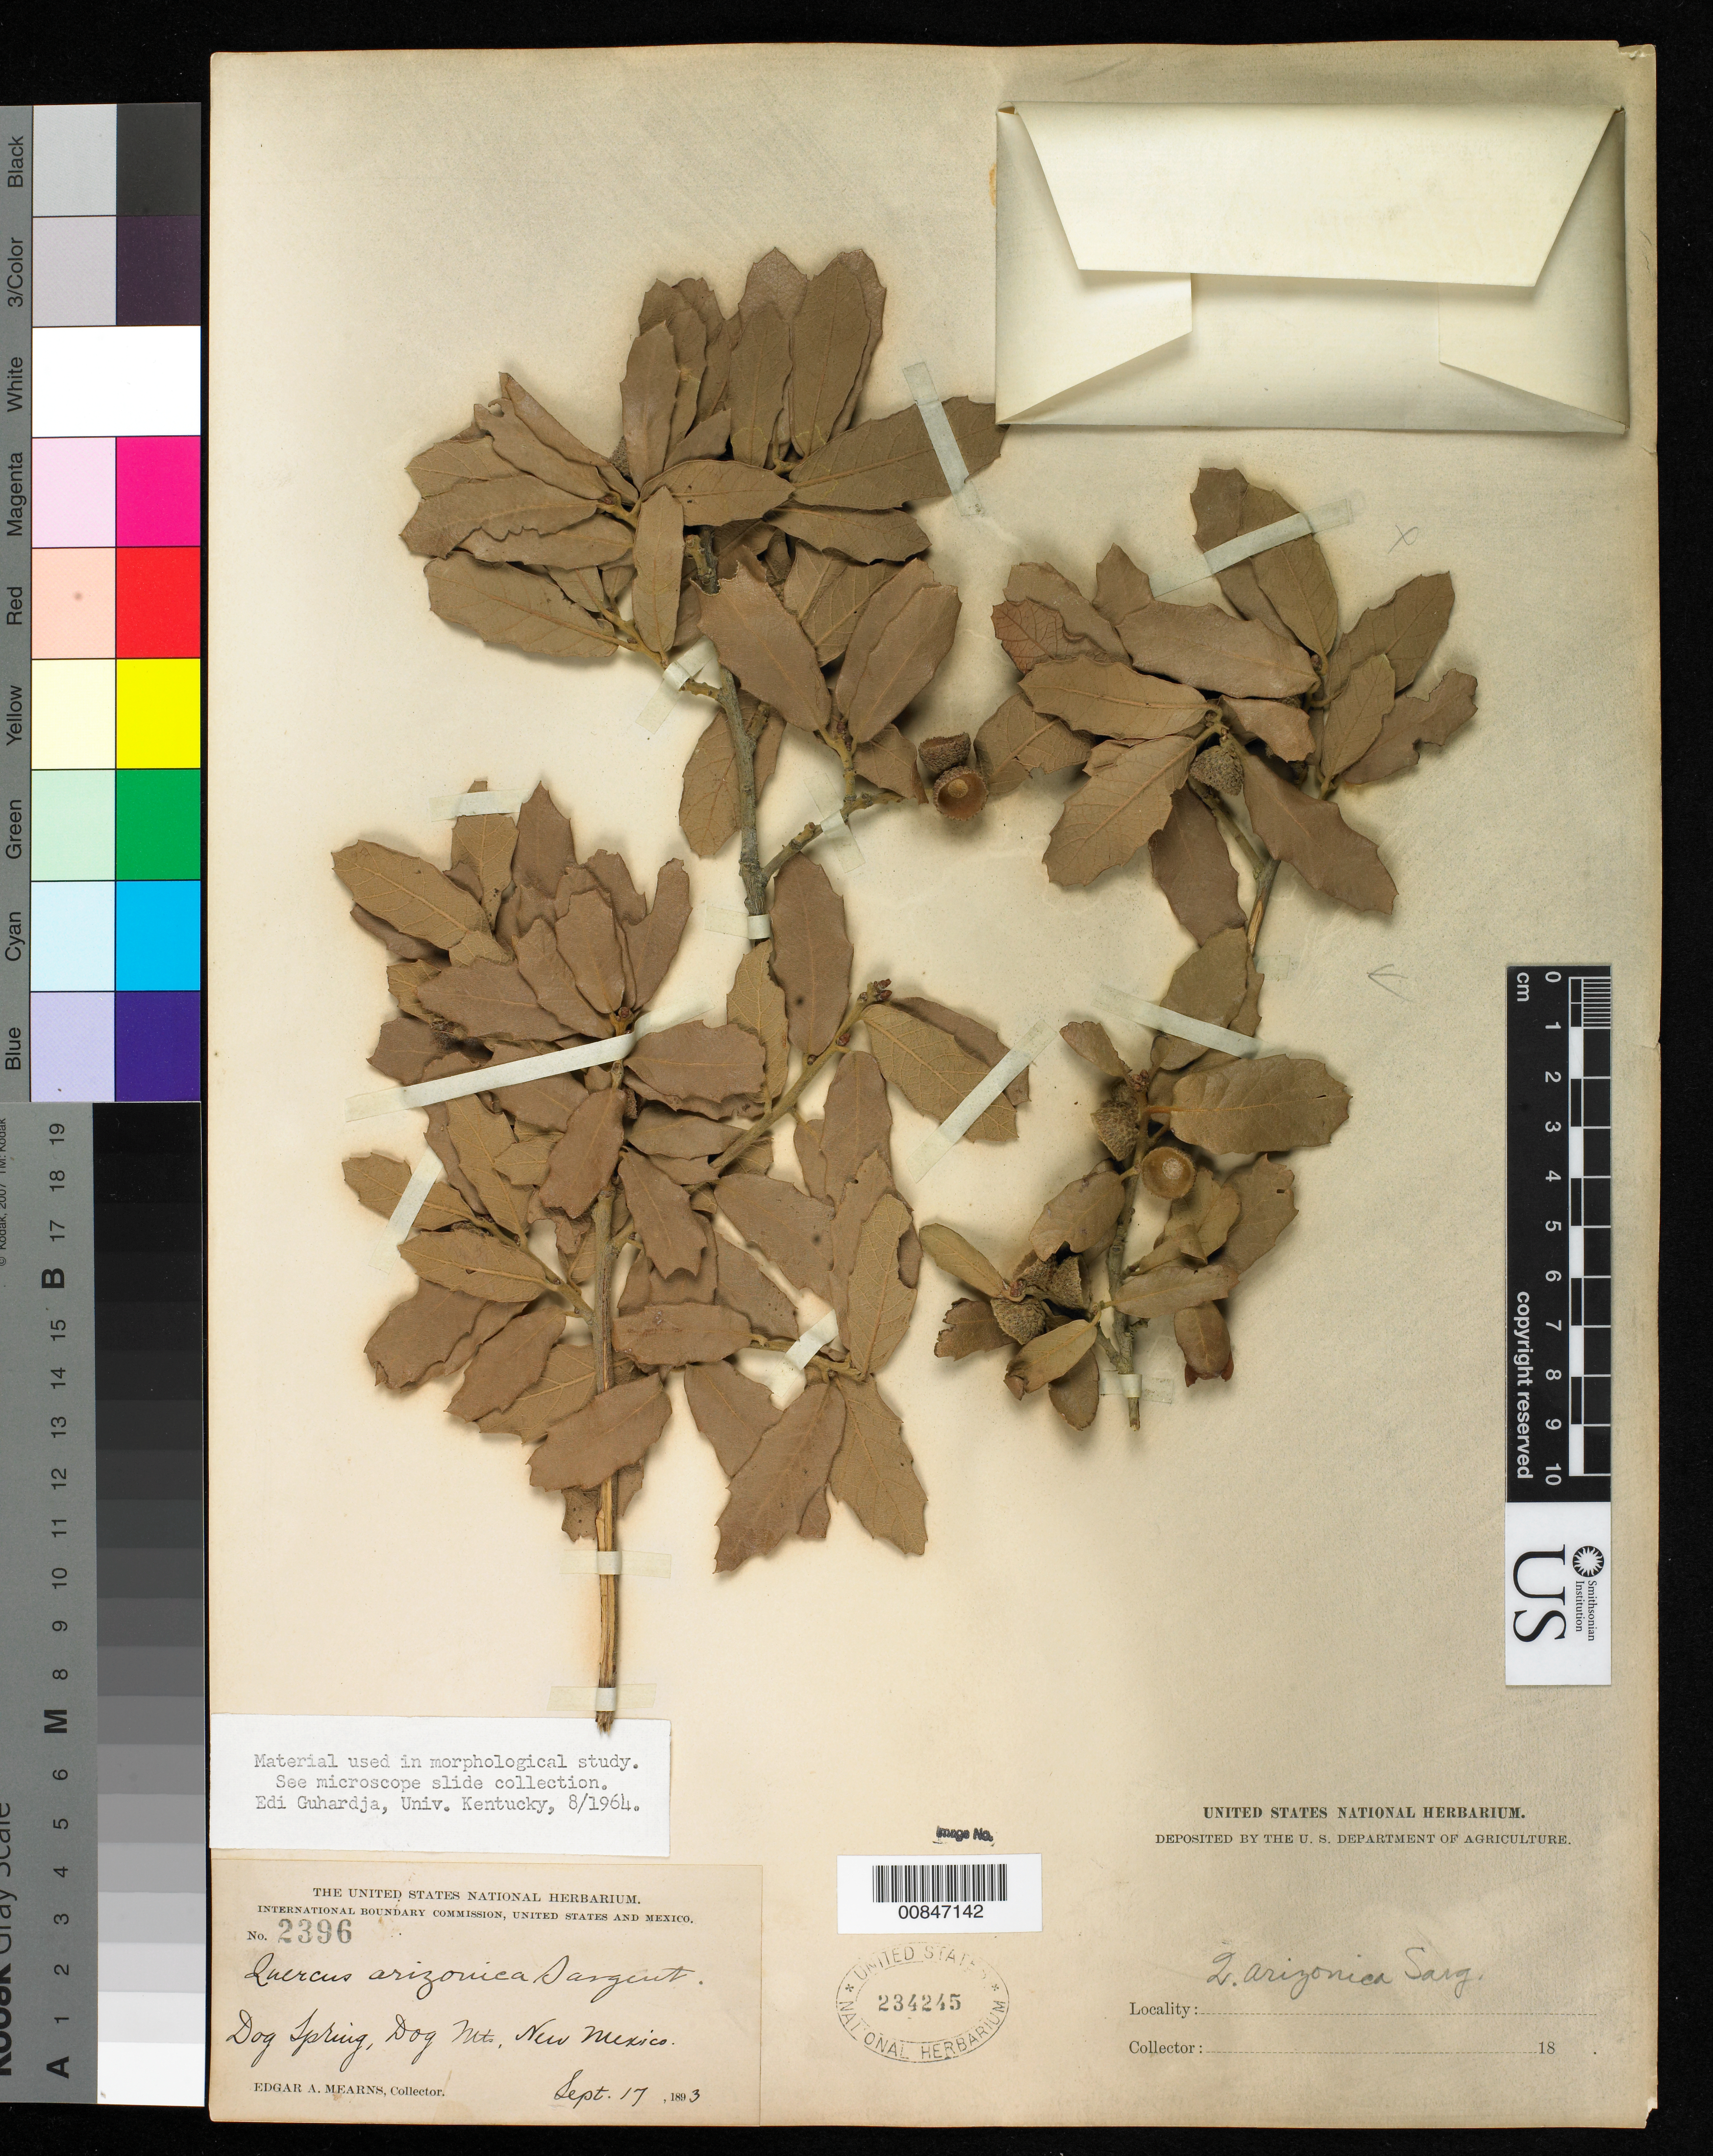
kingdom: Plantae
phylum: Tracheophyta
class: Magnoliopsida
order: Fagales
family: Fagaceae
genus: Quercus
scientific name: Quercus arizonica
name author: Sarg.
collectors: E. A. Mearns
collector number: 2396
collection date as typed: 17 Sep 1893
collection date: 1893-09-17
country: United States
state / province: New Mexico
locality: Dog Spring, Dog Mts., New Mexico.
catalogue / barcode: US 234245